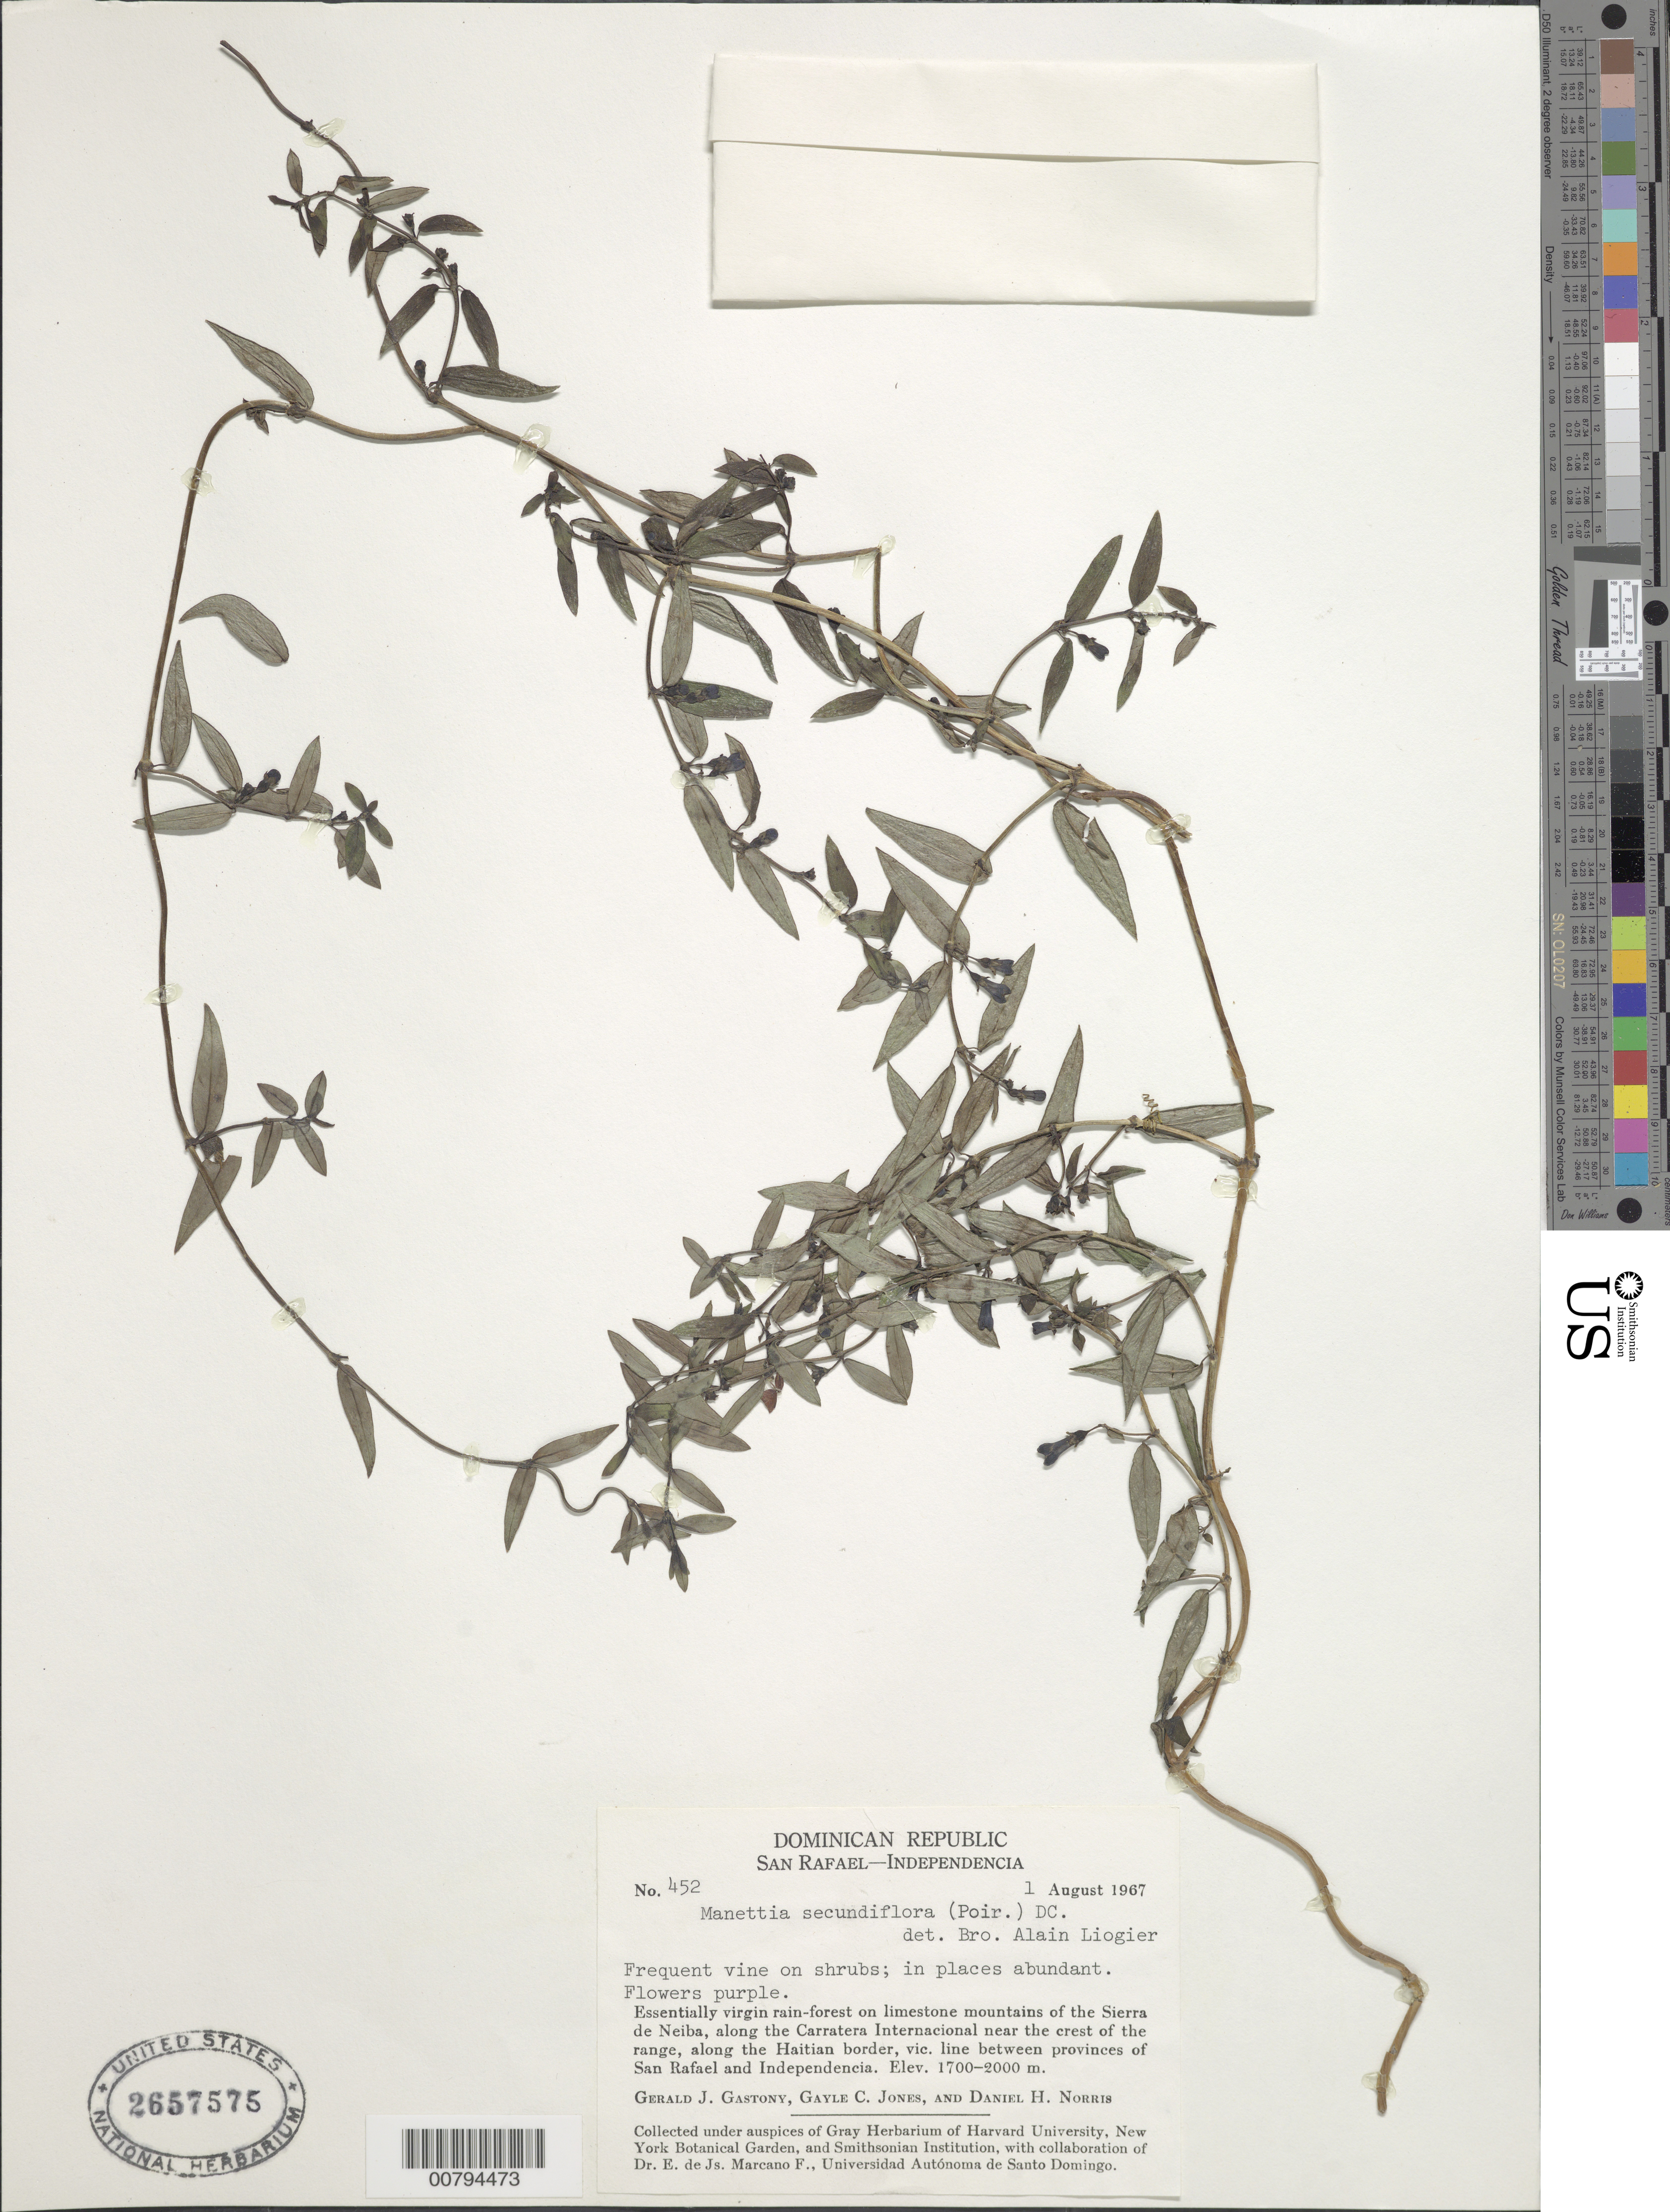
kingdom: Plantae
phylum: Tracheophyta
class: Magnoliopsida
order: Gentianales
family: Rubiaceae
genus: Manettia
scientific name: Manettia secundiflora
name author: (Poir.) DC.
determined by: Liogier, Alain H.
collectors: G. Gastony, G. C. Jones & D. H. Norris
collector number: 452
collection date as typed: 01 Aug 1967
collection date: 1967-08-01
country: Dominican Republic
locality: Mountains of the Sierra de Neiba, along the Carratera Internacional near the crest of the range; along the Haitian border, vic. line between provinces of San Rafael and Independencia.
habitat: Essentially virgin rainforest on limestone mountains. On shrubs.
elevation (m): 1700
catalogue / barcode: US 2657575